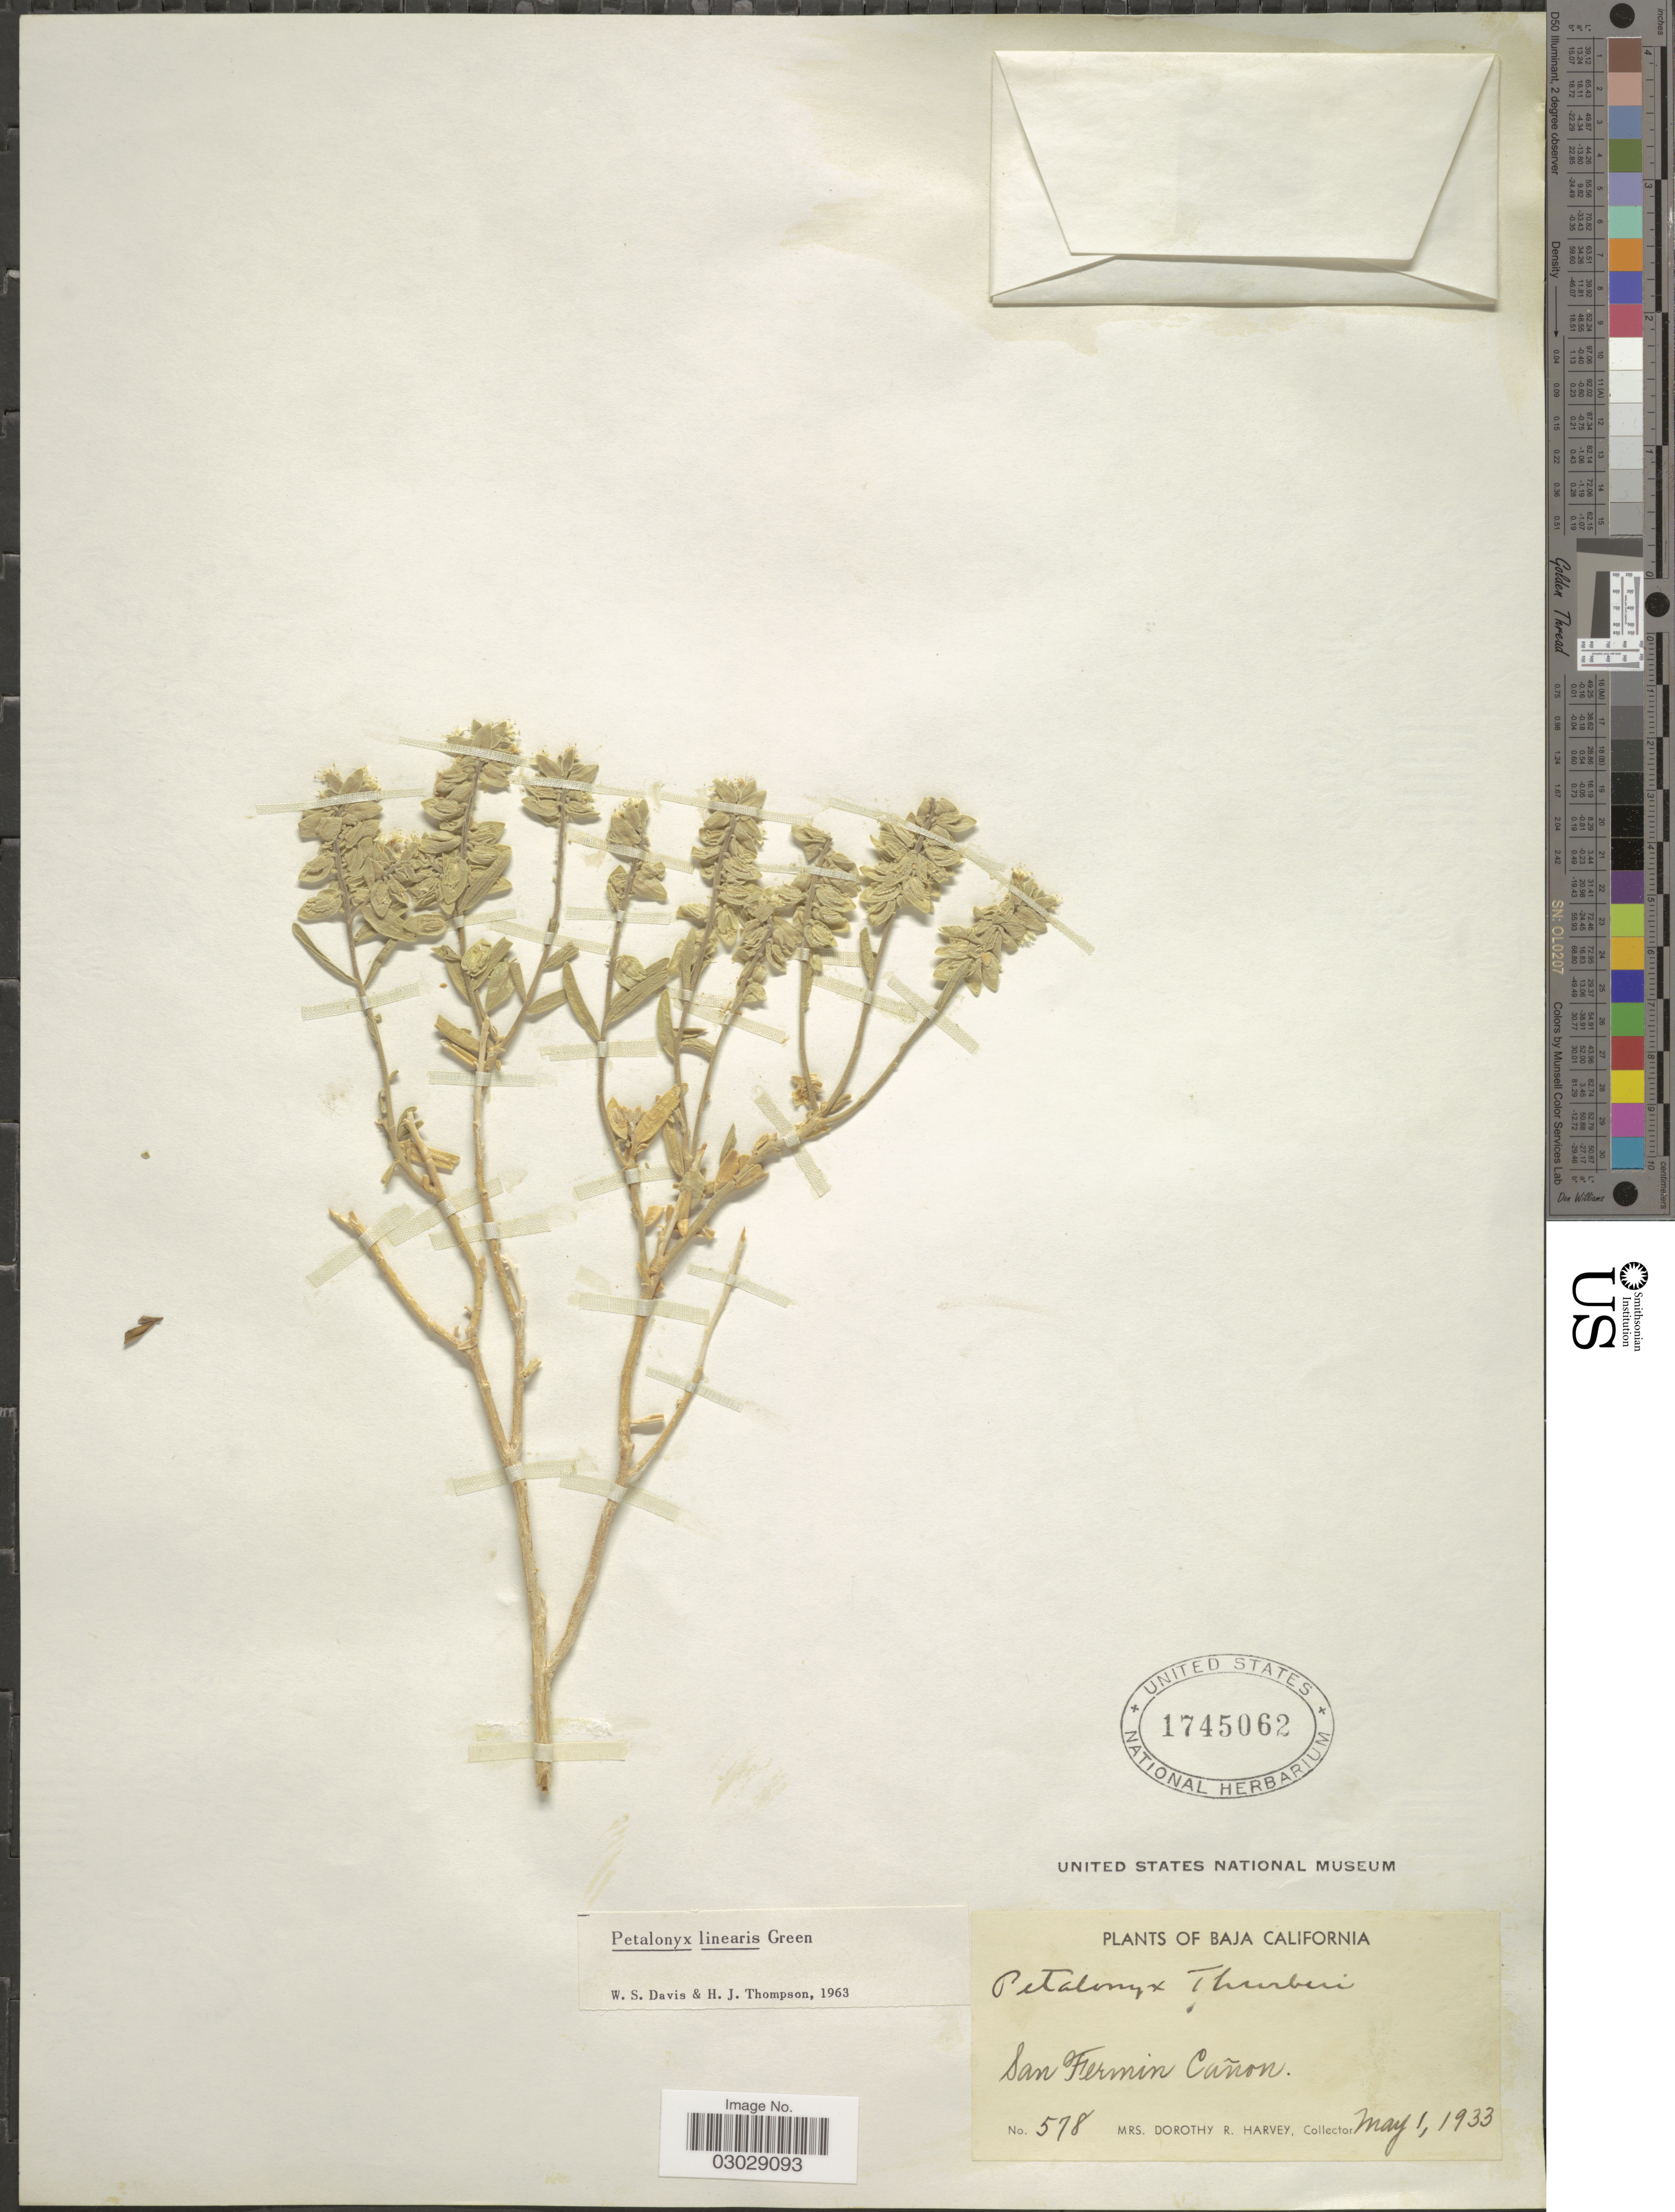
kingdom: Plantae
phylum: Tracheophyta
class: Magnoliopsida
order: Cornales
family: Loasaceae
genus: Petalonyx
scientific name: Petalonyx linearis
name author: Green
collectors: Harvey, Mrs. D. R.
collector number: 578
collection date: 1933-05-01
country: Mexico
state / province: Baja California Norte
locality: San Fermin Cañon.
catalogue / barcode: US 1745062